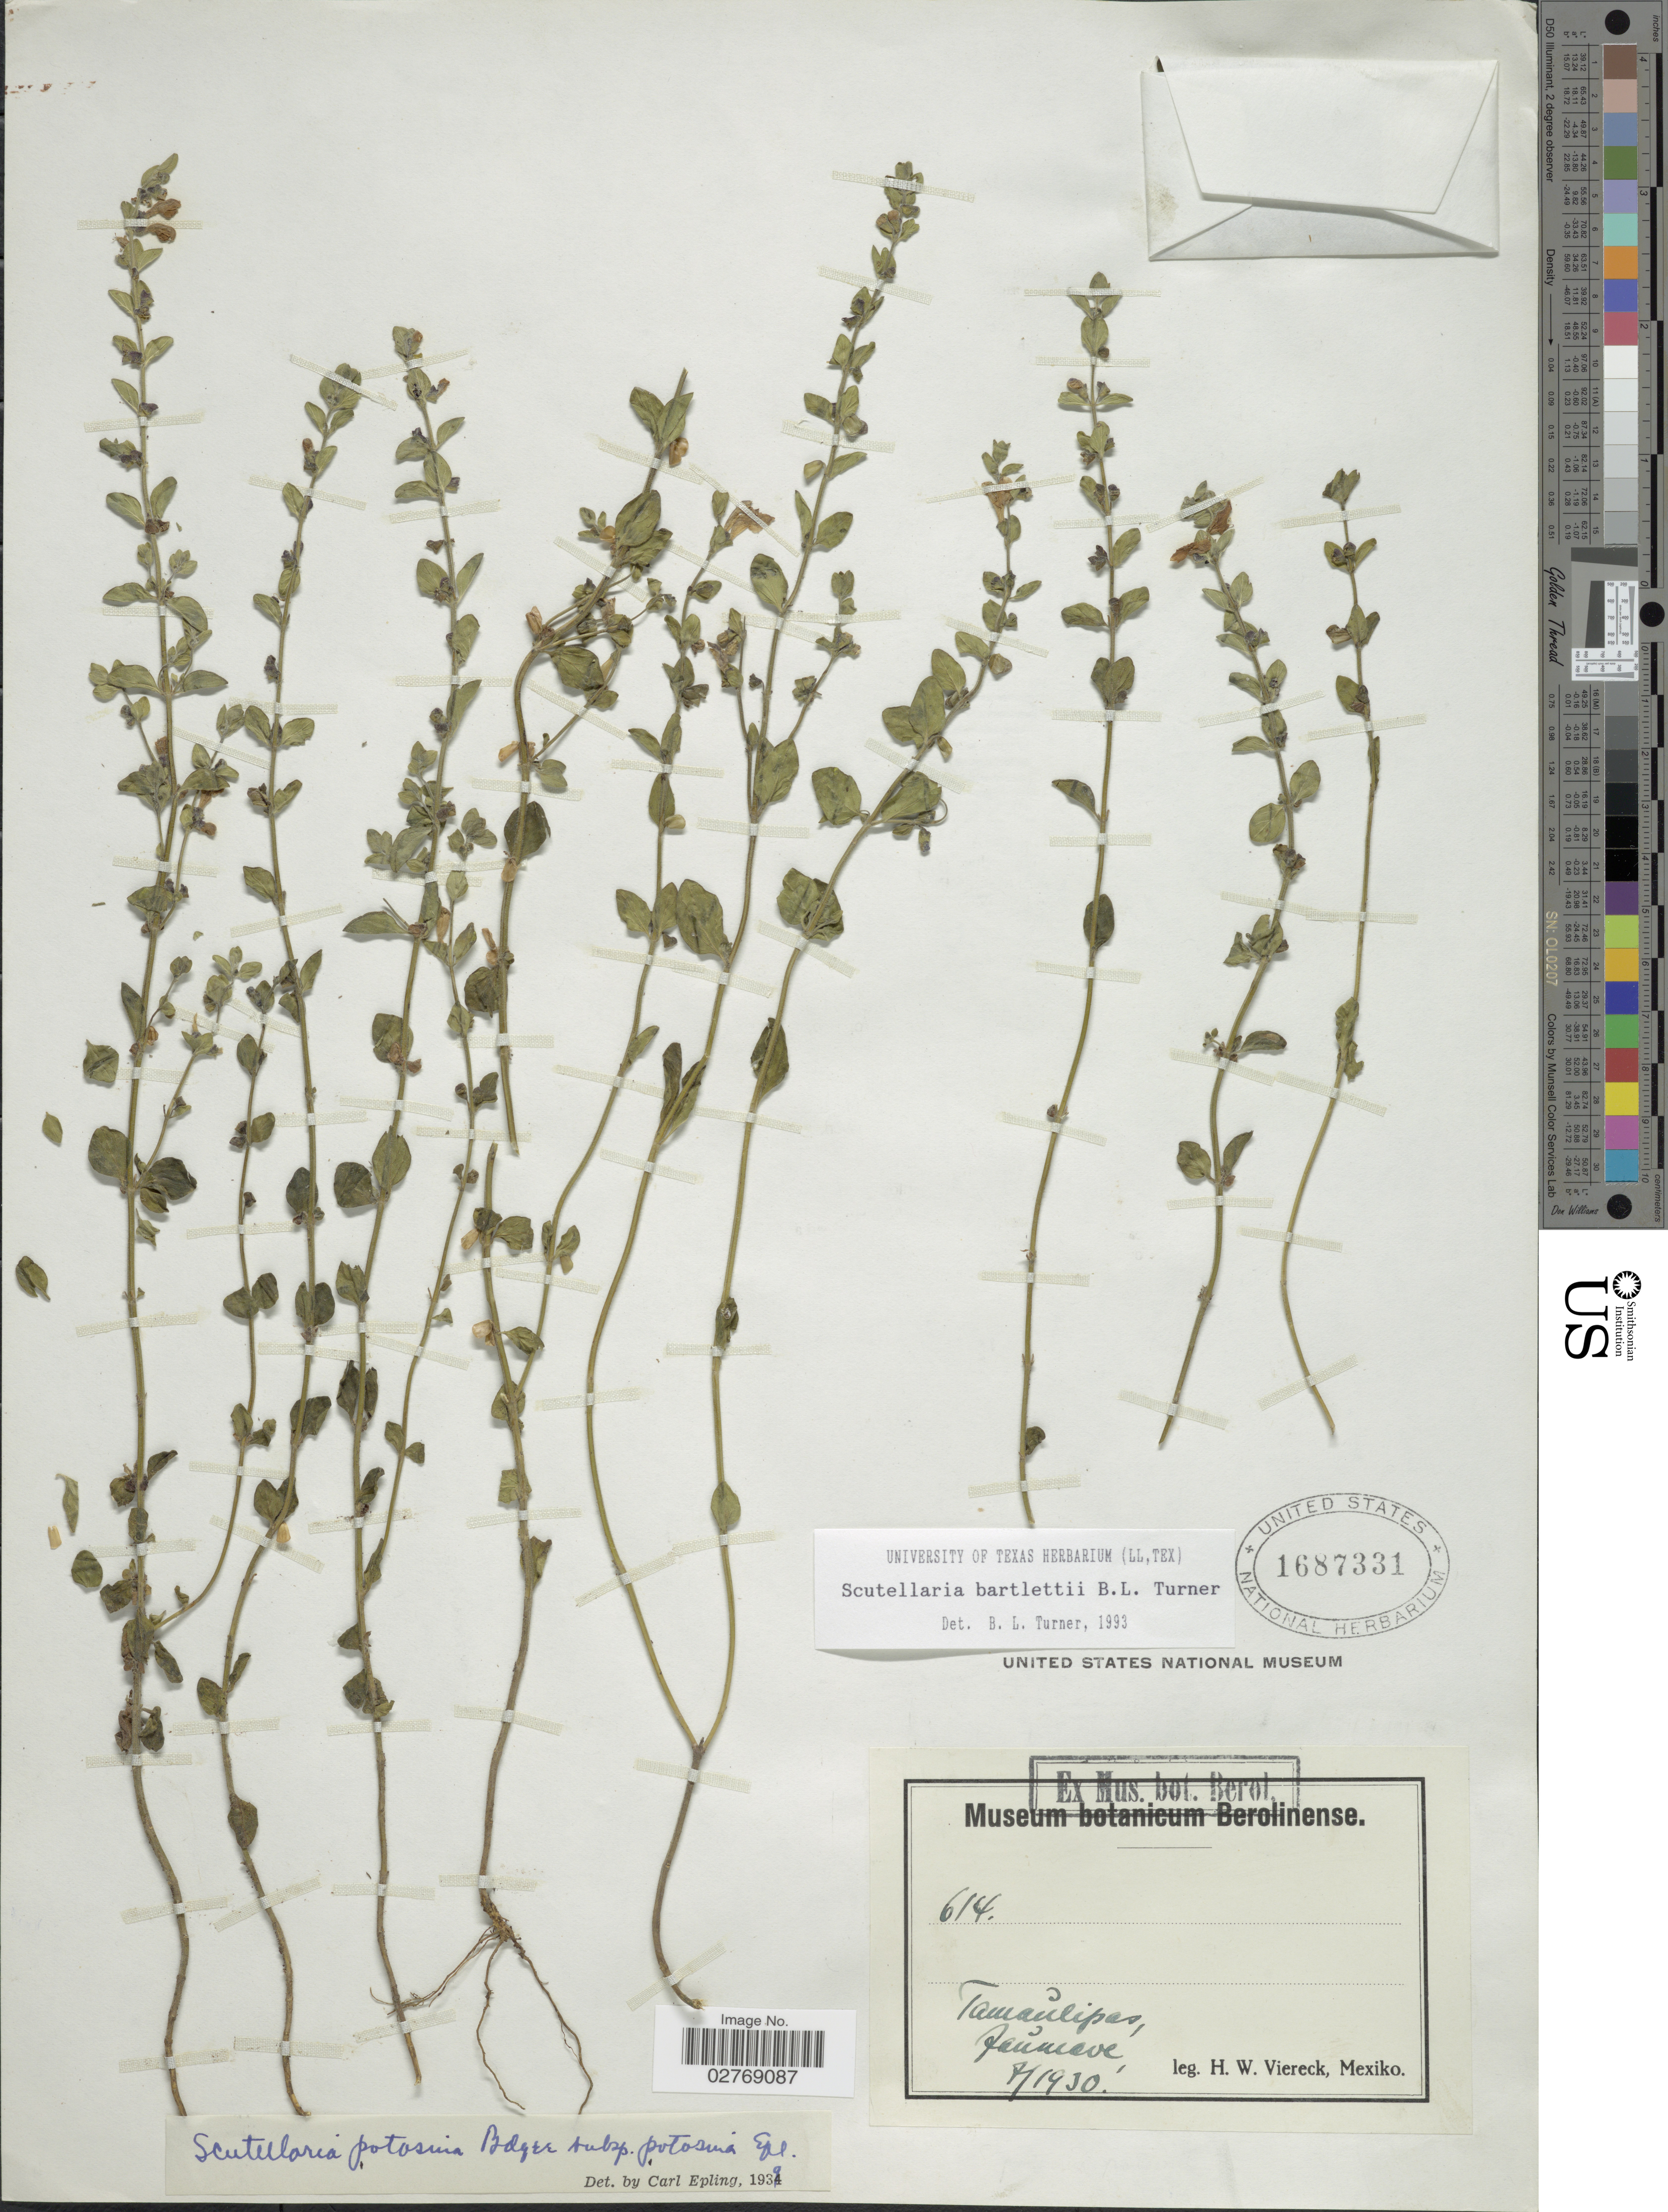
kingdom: Plantae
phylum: Tracheophyta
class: Magnoliopsida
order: Lamiales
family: Lamiaceae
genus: Scutellaria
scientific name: Scutellaria bartlettii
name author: B.L. Turner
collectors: H. W. Viereck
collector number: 614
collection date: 1930-07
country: Mexico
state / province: Tamaulipas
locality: Jaumave, Mexiko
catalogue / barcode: US 1687331